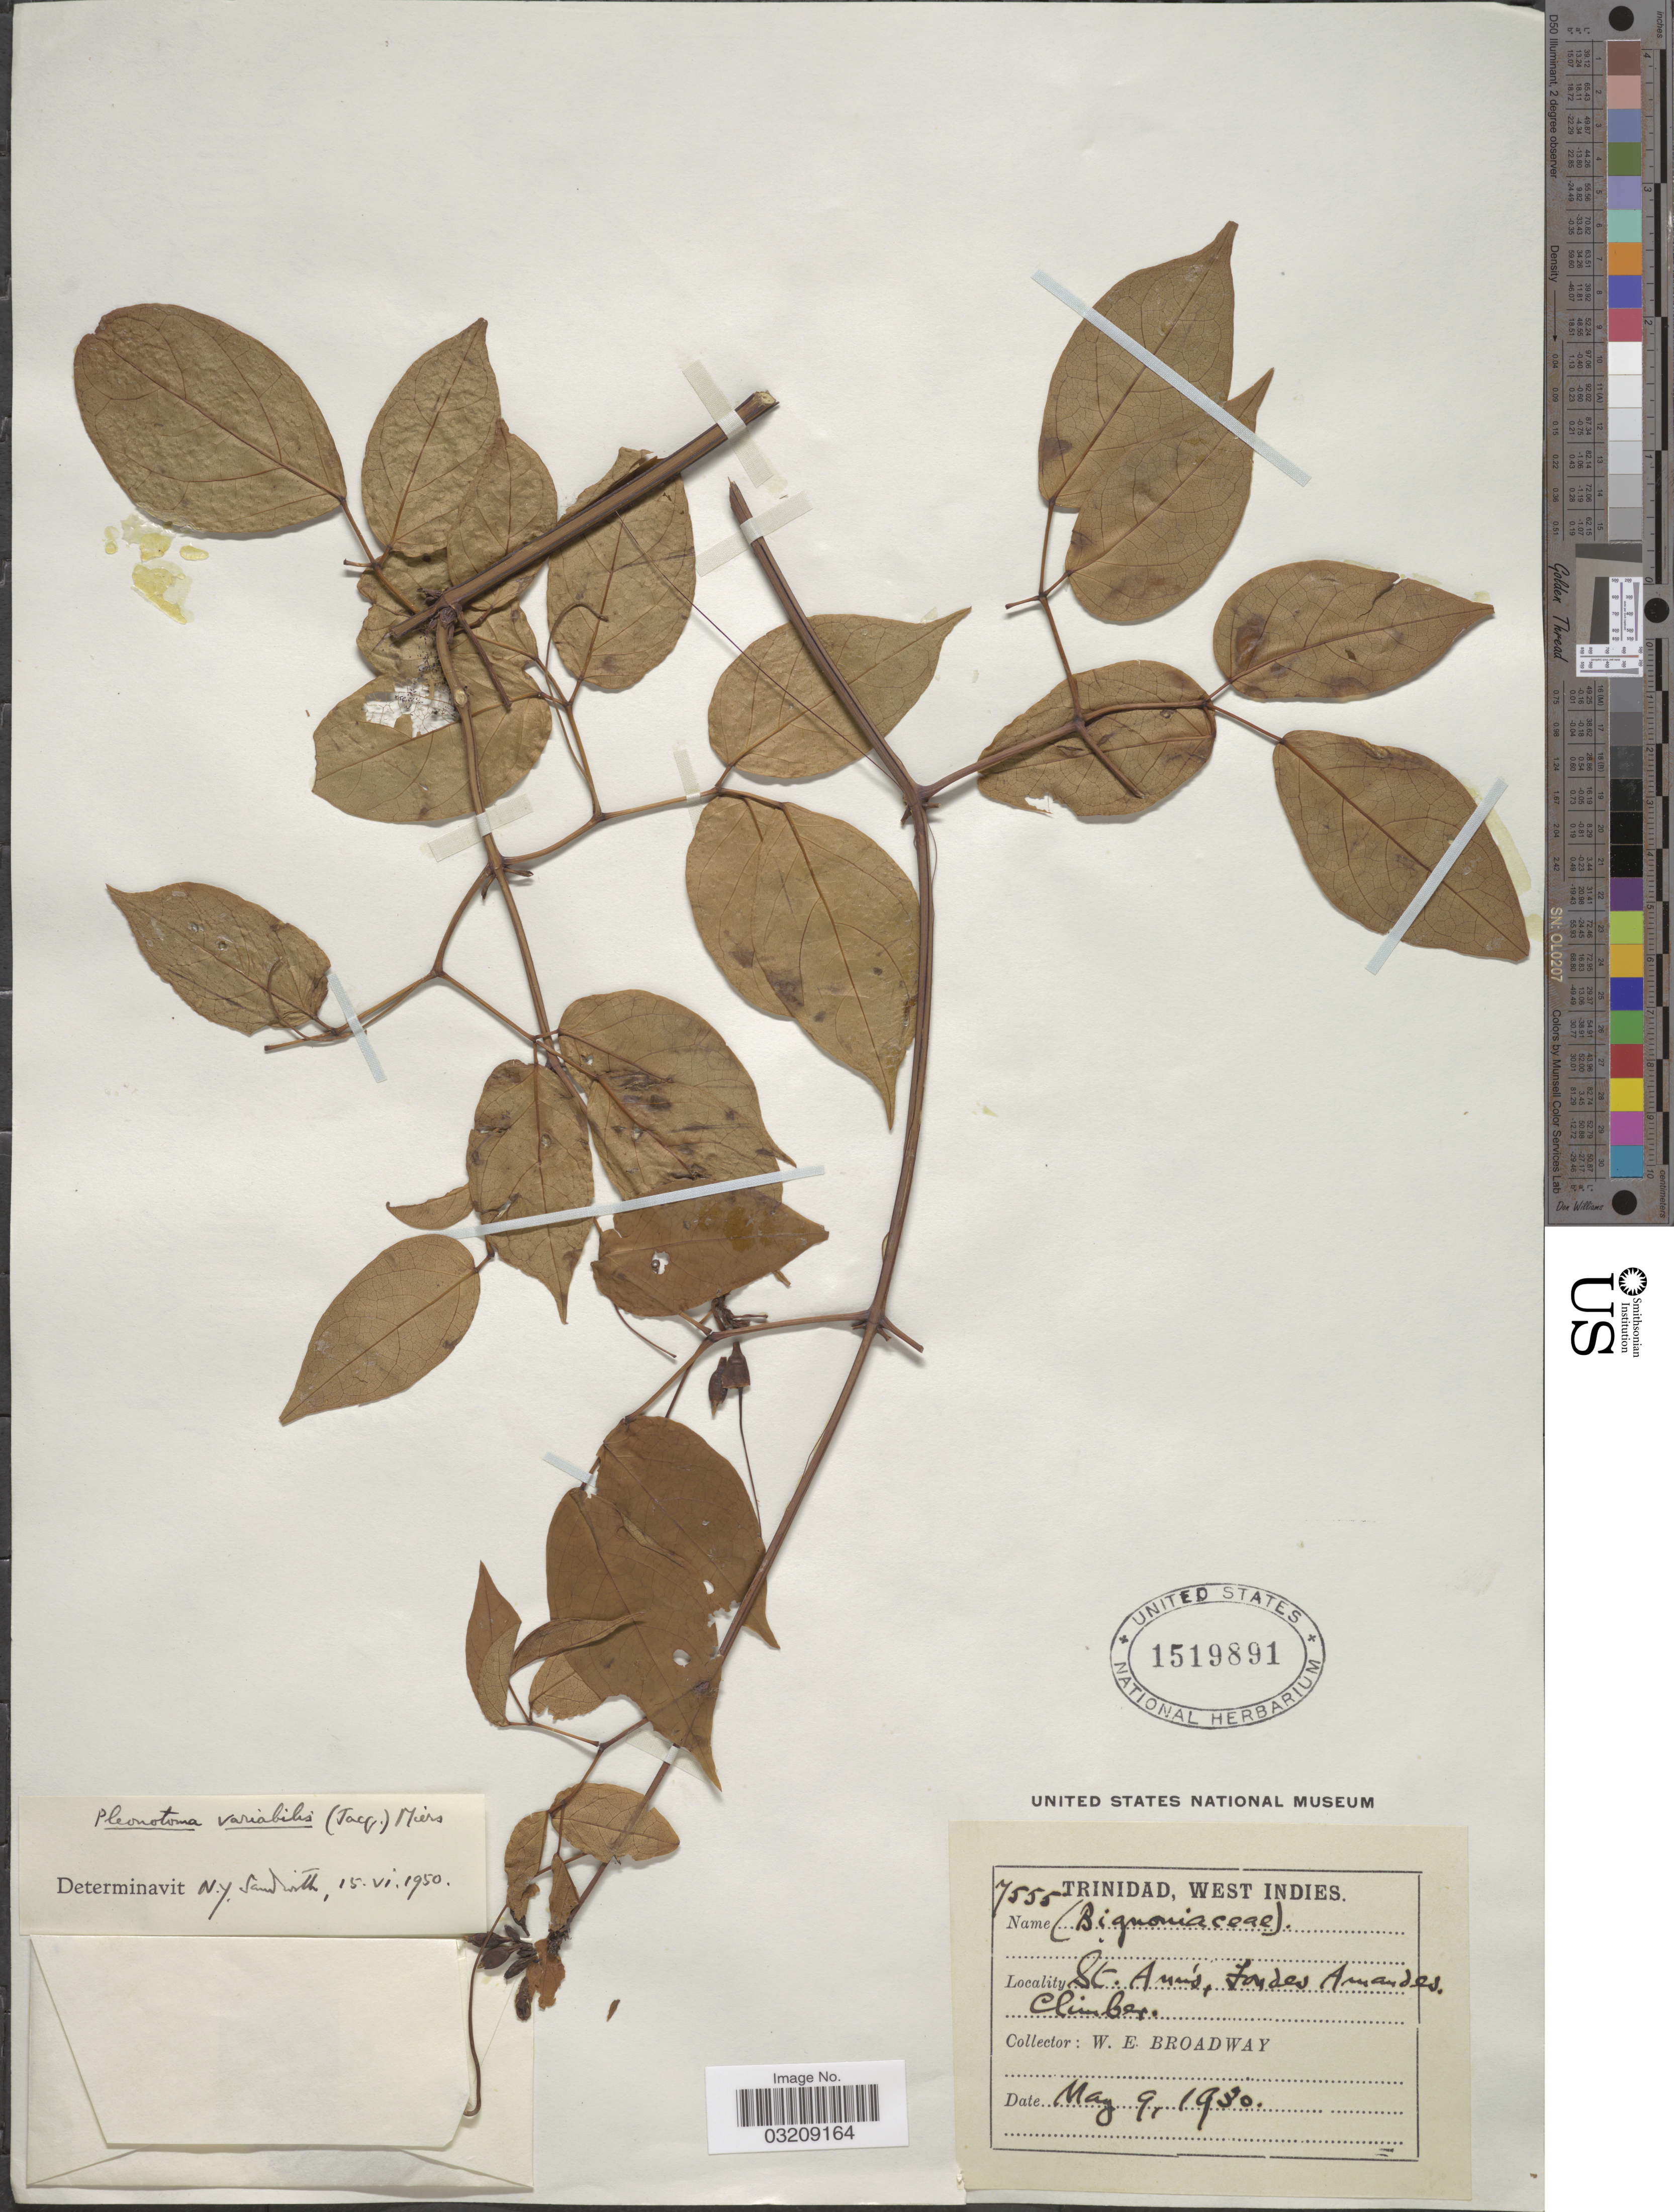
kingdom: Plantae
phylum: Tracheophyta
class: Magnoliopsida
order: Lamiales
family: Bignoniaceae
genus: Pleonotoma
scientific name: Pleonotoma variabilis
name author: (Jacq.) Miers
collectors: W. E. Broadway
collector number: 7555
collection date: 1930-05-09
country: Trinidad and Tobago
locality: Trinidad. West Indies. St. Ann's, Fondes Amandes.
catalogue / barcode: US 1519891